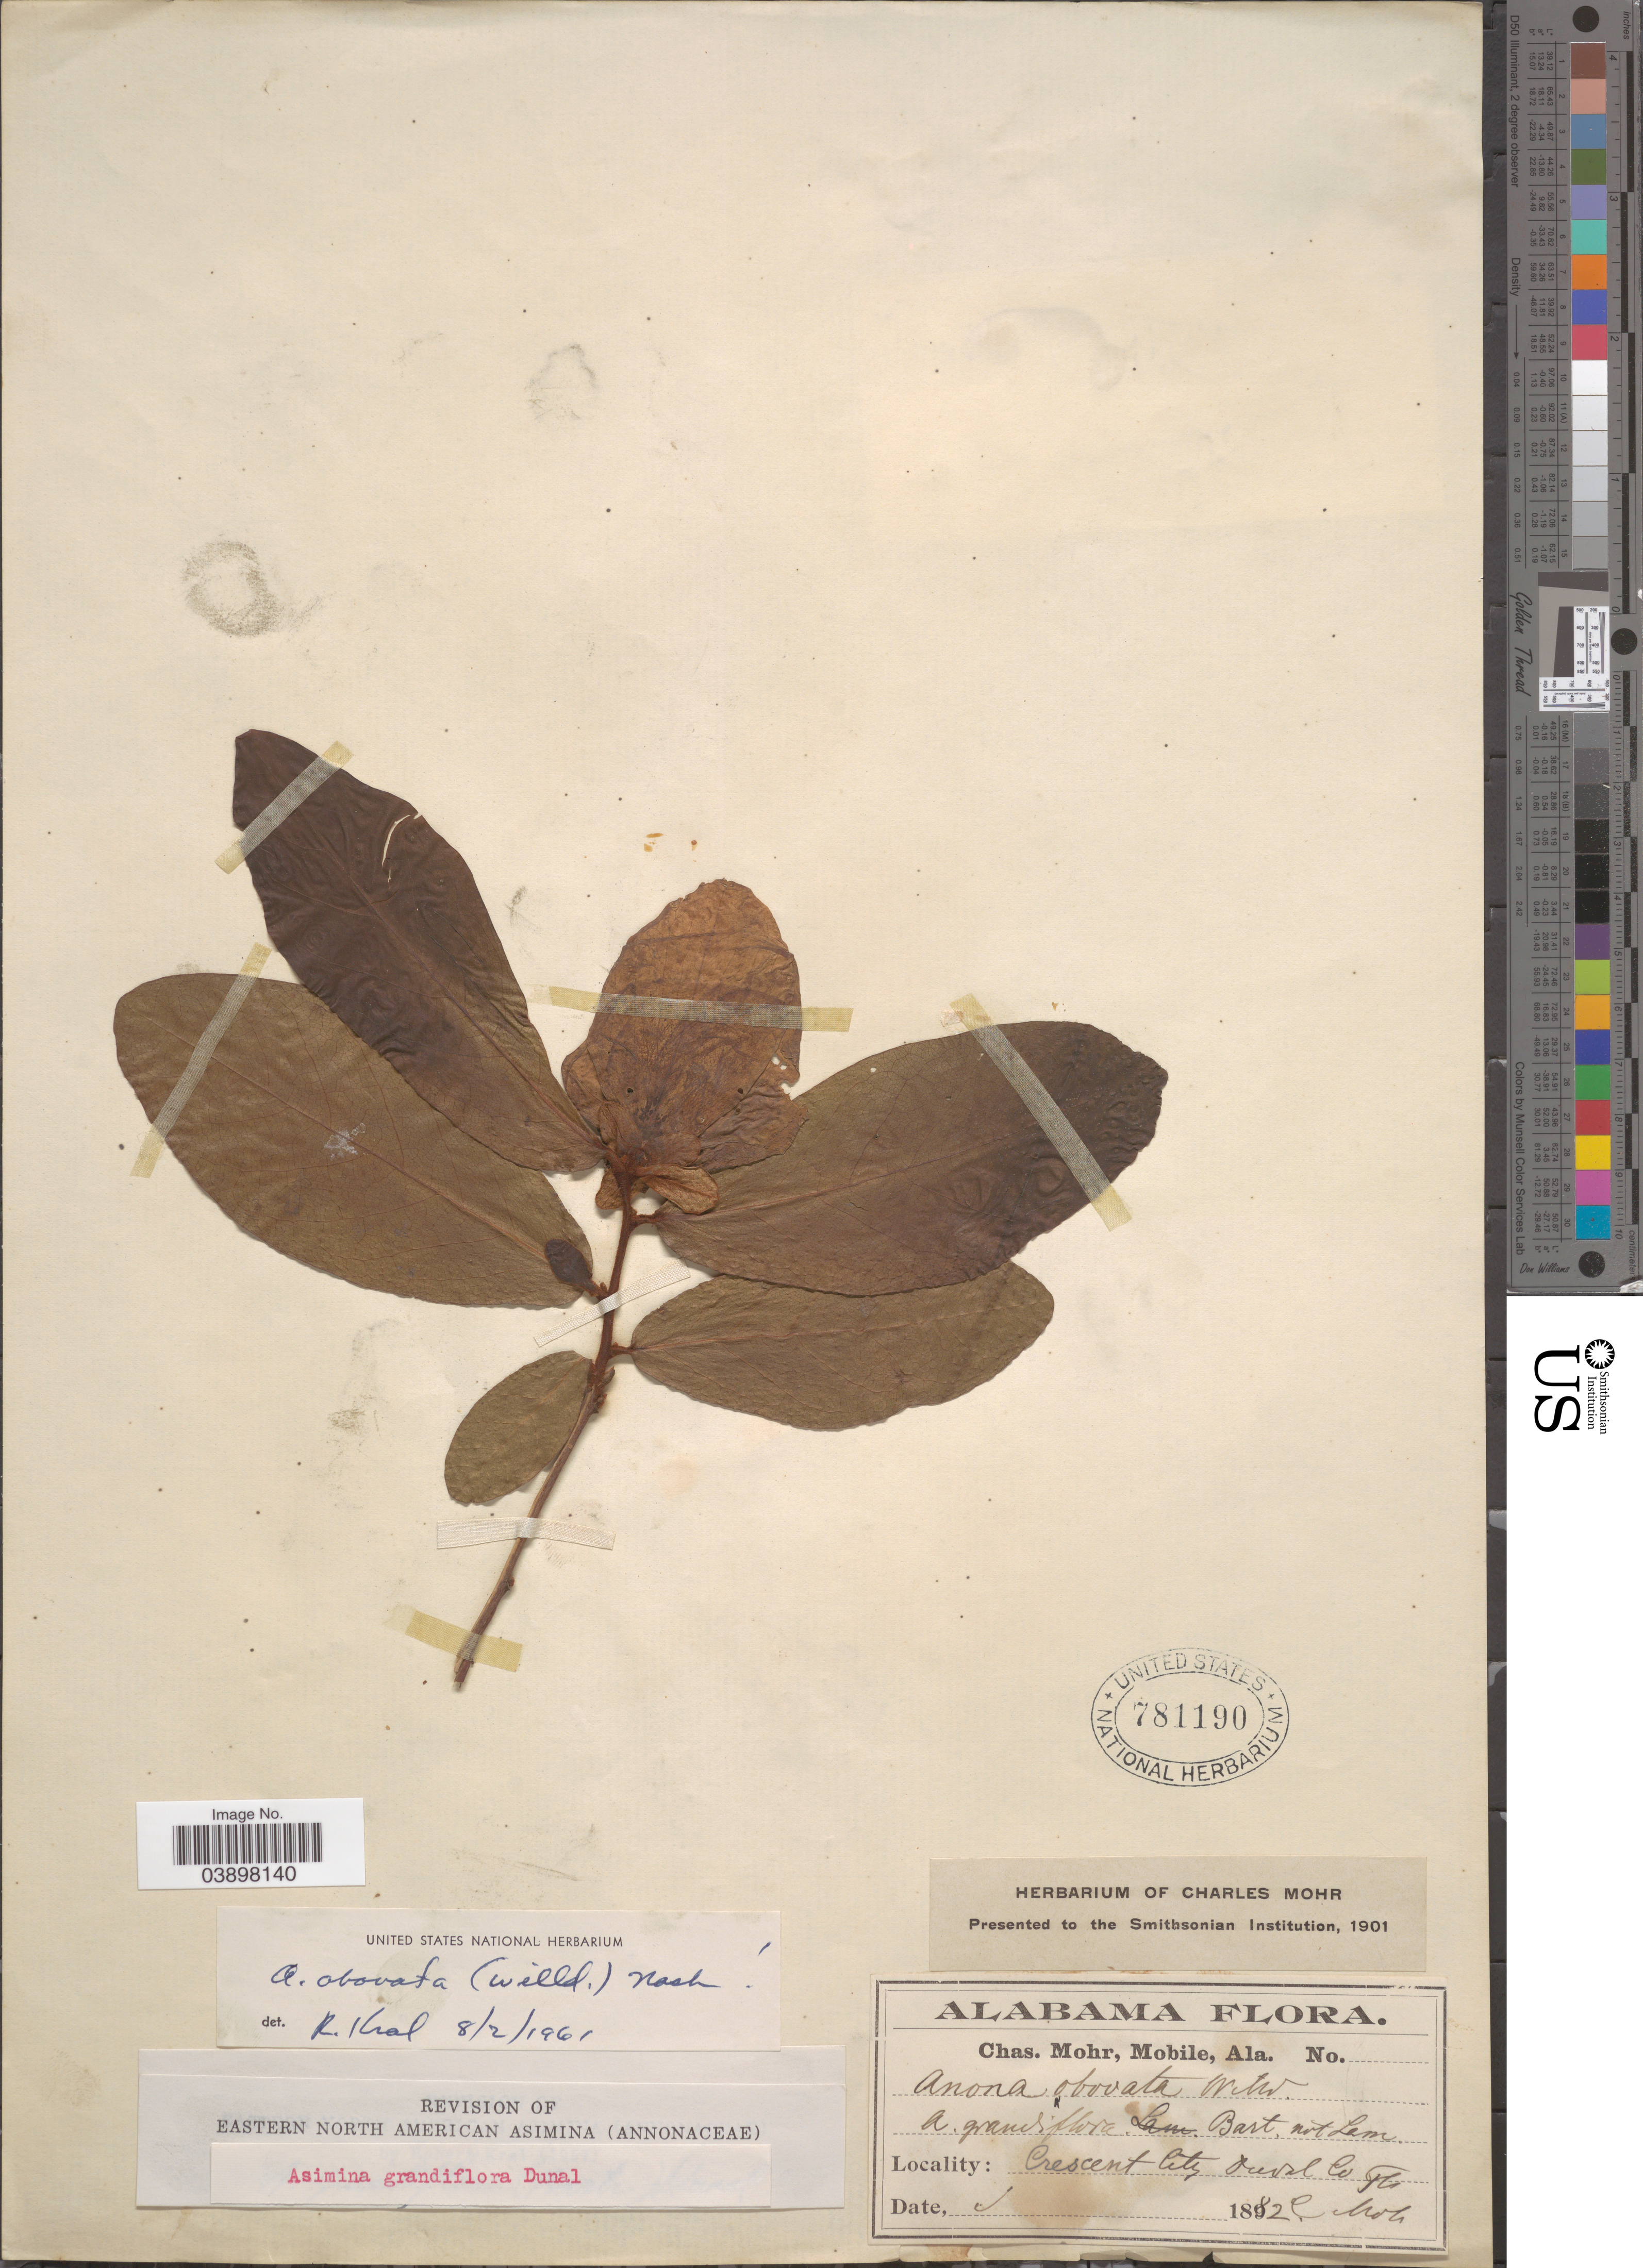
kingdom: Plantae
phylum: Tracheophyta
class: Magnoliopsida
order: Magnoliales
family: Annonaceae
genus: Asimina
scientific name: Asimina obovata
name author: (Willd.) Nash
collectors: Mohr, C. T. (herbarium)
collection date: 1882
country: United States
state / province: Florida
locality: Crescent City Duval Co.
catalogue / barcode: US 781190